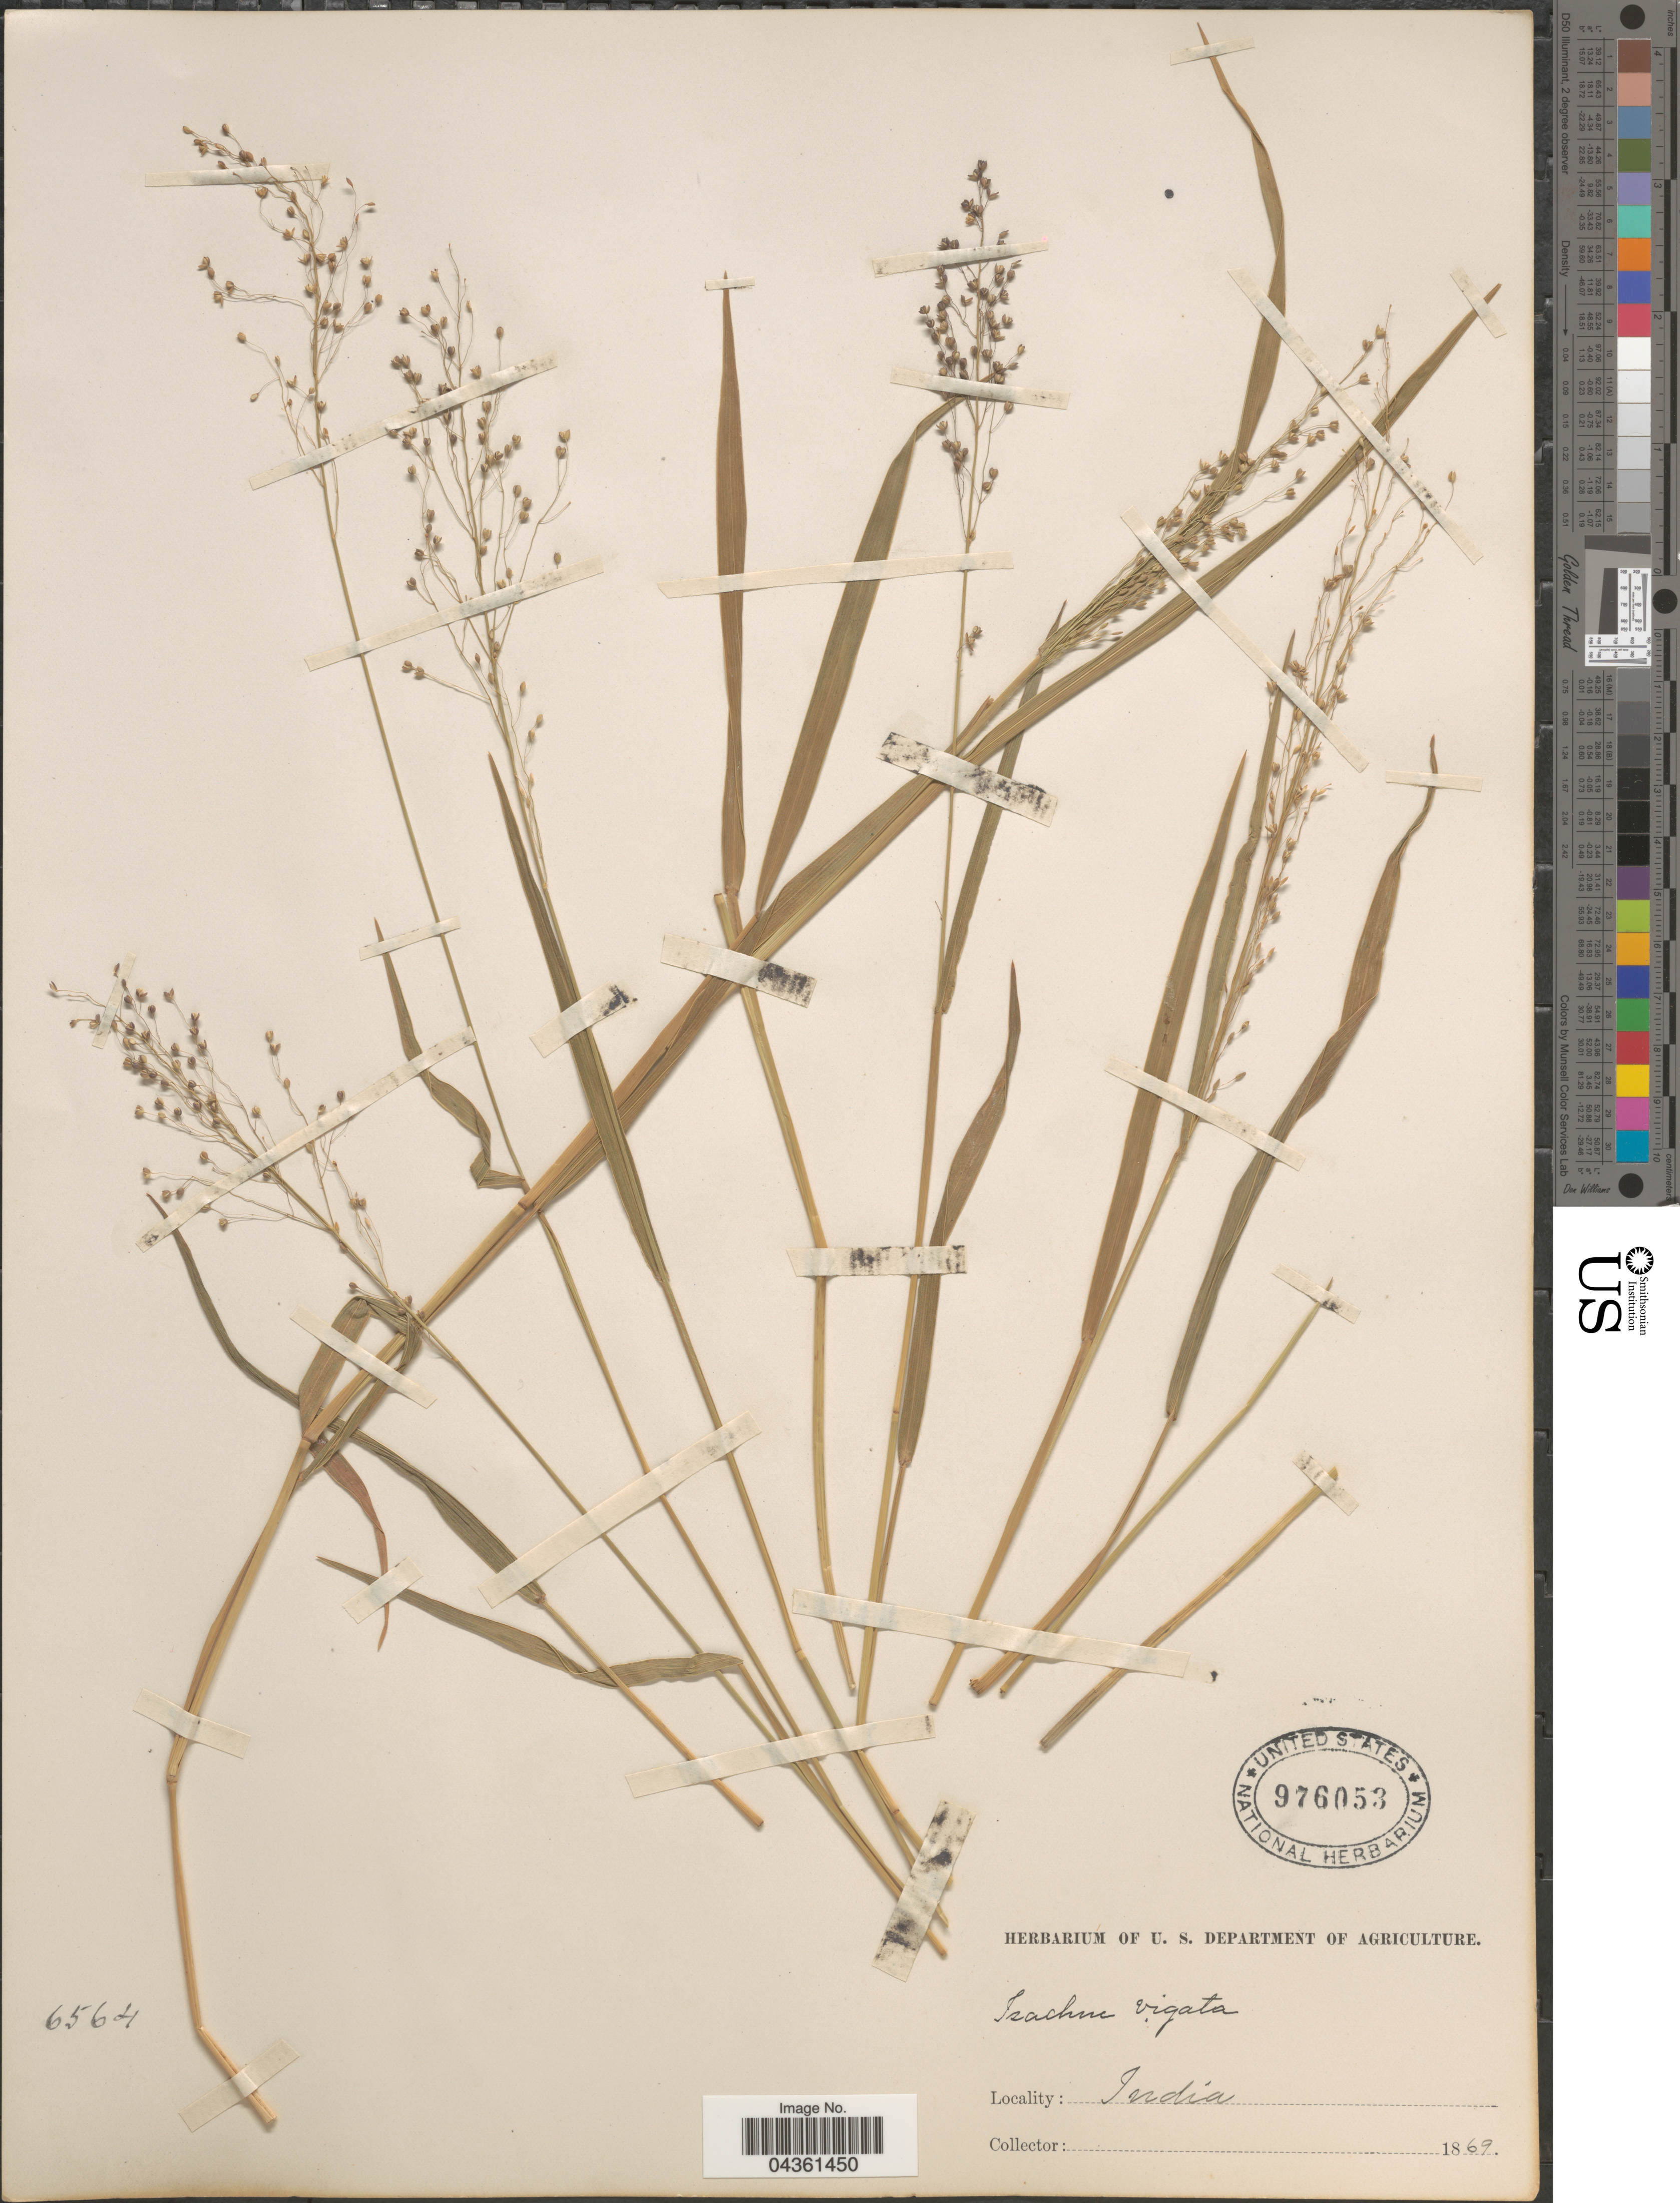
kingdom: Plantae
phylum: Tracheophyta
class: Liliopsida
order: Poales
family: Poaceae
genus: Isachne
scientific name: Isachne globosa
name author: (Thunb.) Kuntze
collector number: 6564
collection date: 1869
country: India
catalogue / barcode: US 976053